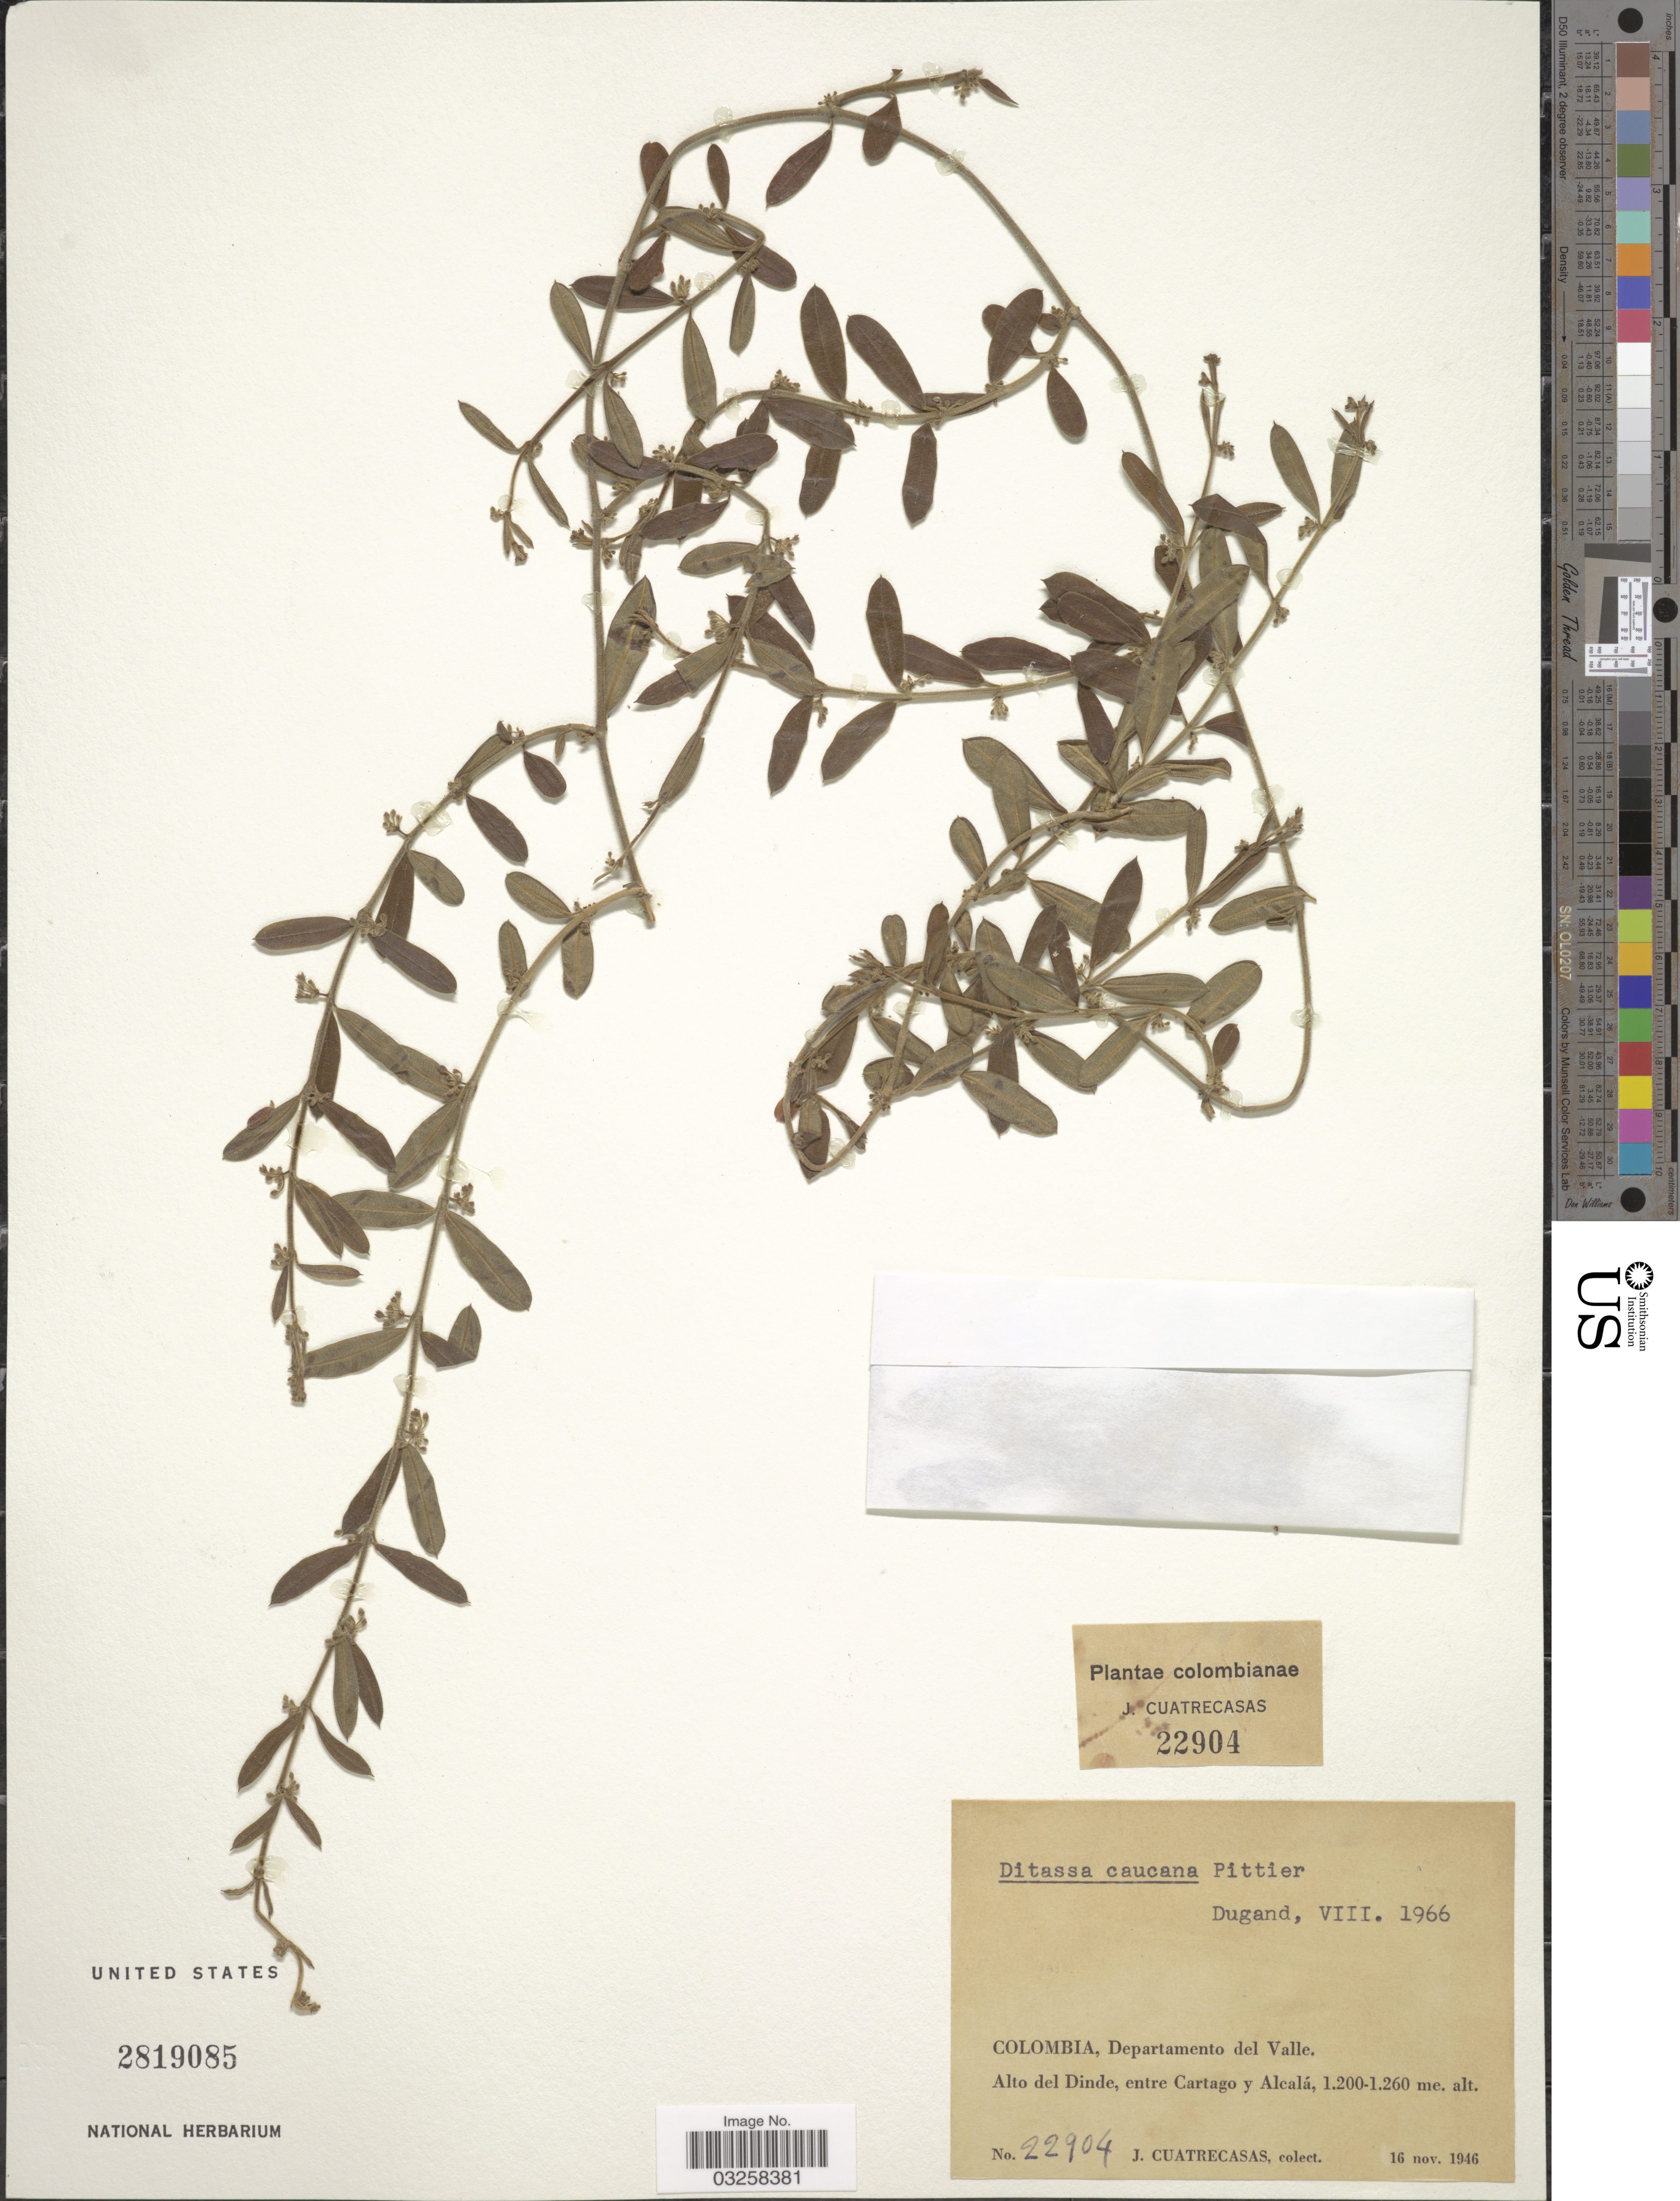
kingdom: Plantae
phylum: Tracheophyta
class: Magnoliopsida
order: Gentianales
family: Apocynaceae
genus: Ditassa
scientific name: Ditassa caucana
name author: Pittier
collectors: J. Cuatrecasas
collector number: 22904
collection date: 1946-11-16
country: Colombia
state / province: Valle del Cauca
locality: Departamento del Valle. Alto del Dinde, entre Cartago y Alcalá.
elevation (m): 1200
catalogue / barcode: US 2819085